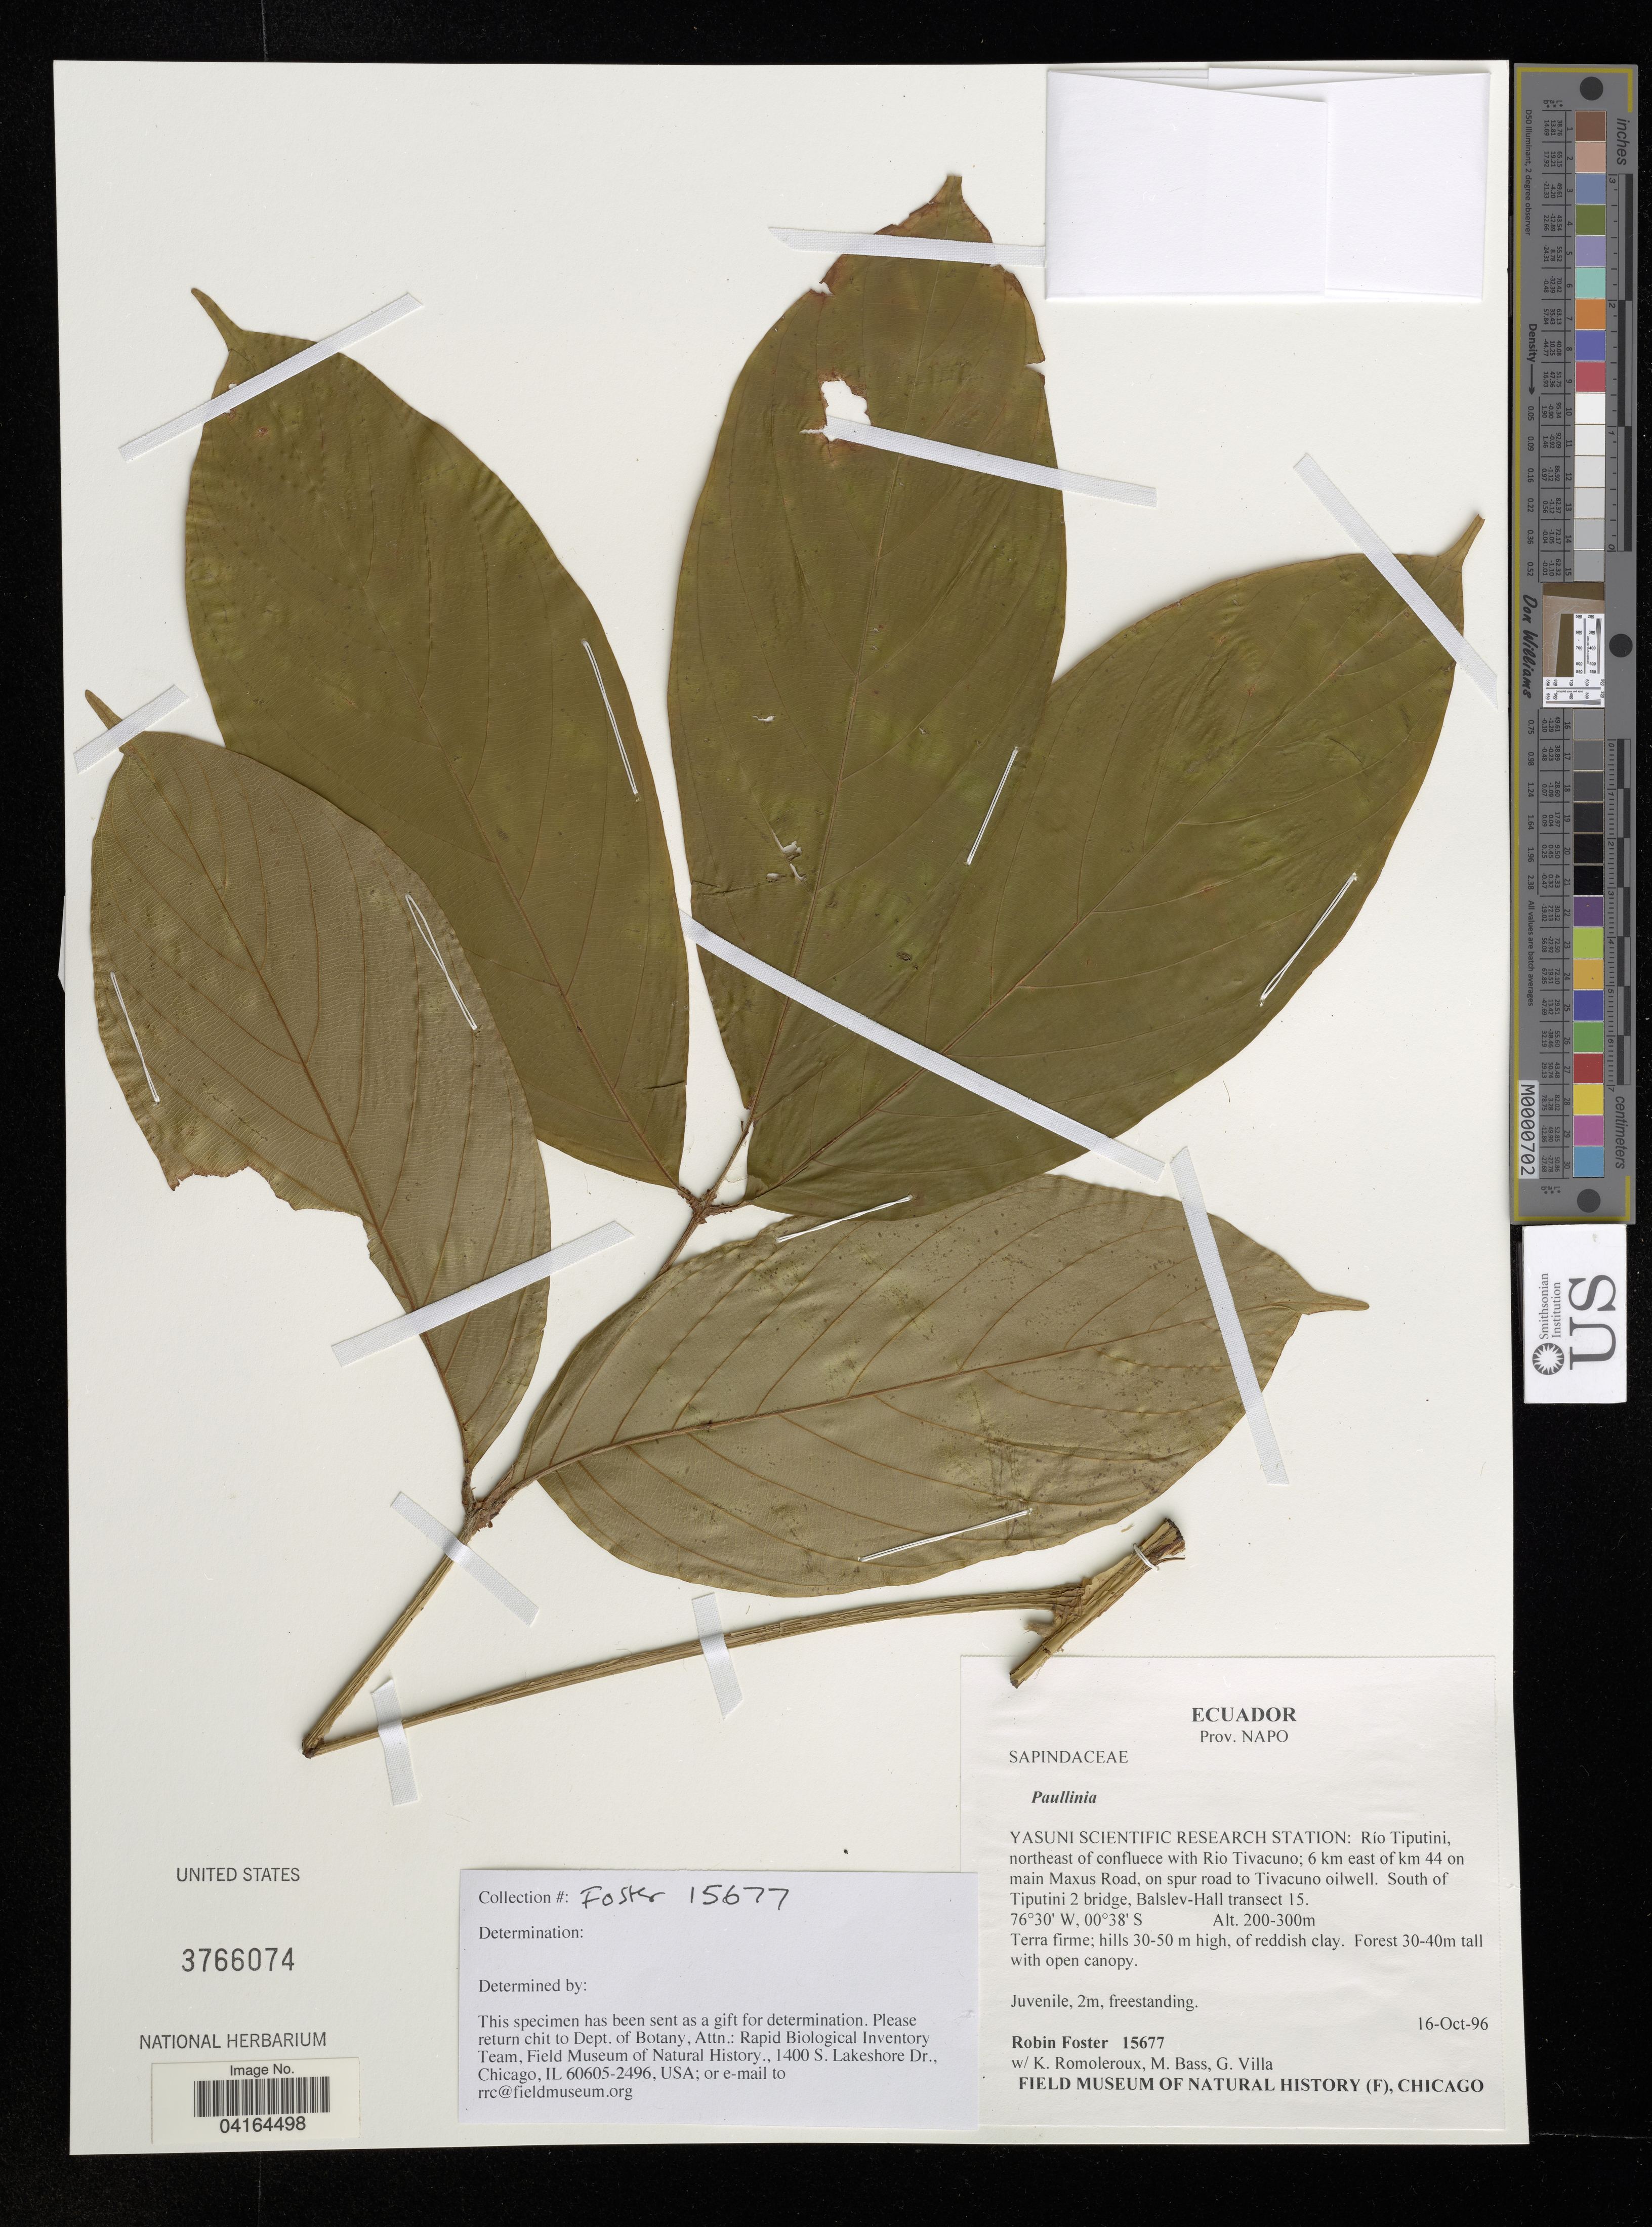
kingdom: Plantae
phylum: Tracheophyta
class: Magnoliopsida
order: Sapindales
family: Sapindaceae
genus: Paullinia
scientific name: Paullinia sp.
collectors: R. B. Foster, K. Romolerloux, M. Bass & G. Villa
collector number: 15677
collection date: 1996-10-16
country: Ecuador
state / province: Napo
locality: Prov. Napo. Yasuni Scientific Research Station: Río Tiputini, northeast of confluece with Rio Tivacuno; 6 km eastof km 44 on main Maxus Road, on spur road to Tivacuno oilwell. South of Tiputini 2 bridge, Balslev-Hall transect 15.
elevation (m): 200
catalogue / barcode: US 3766074